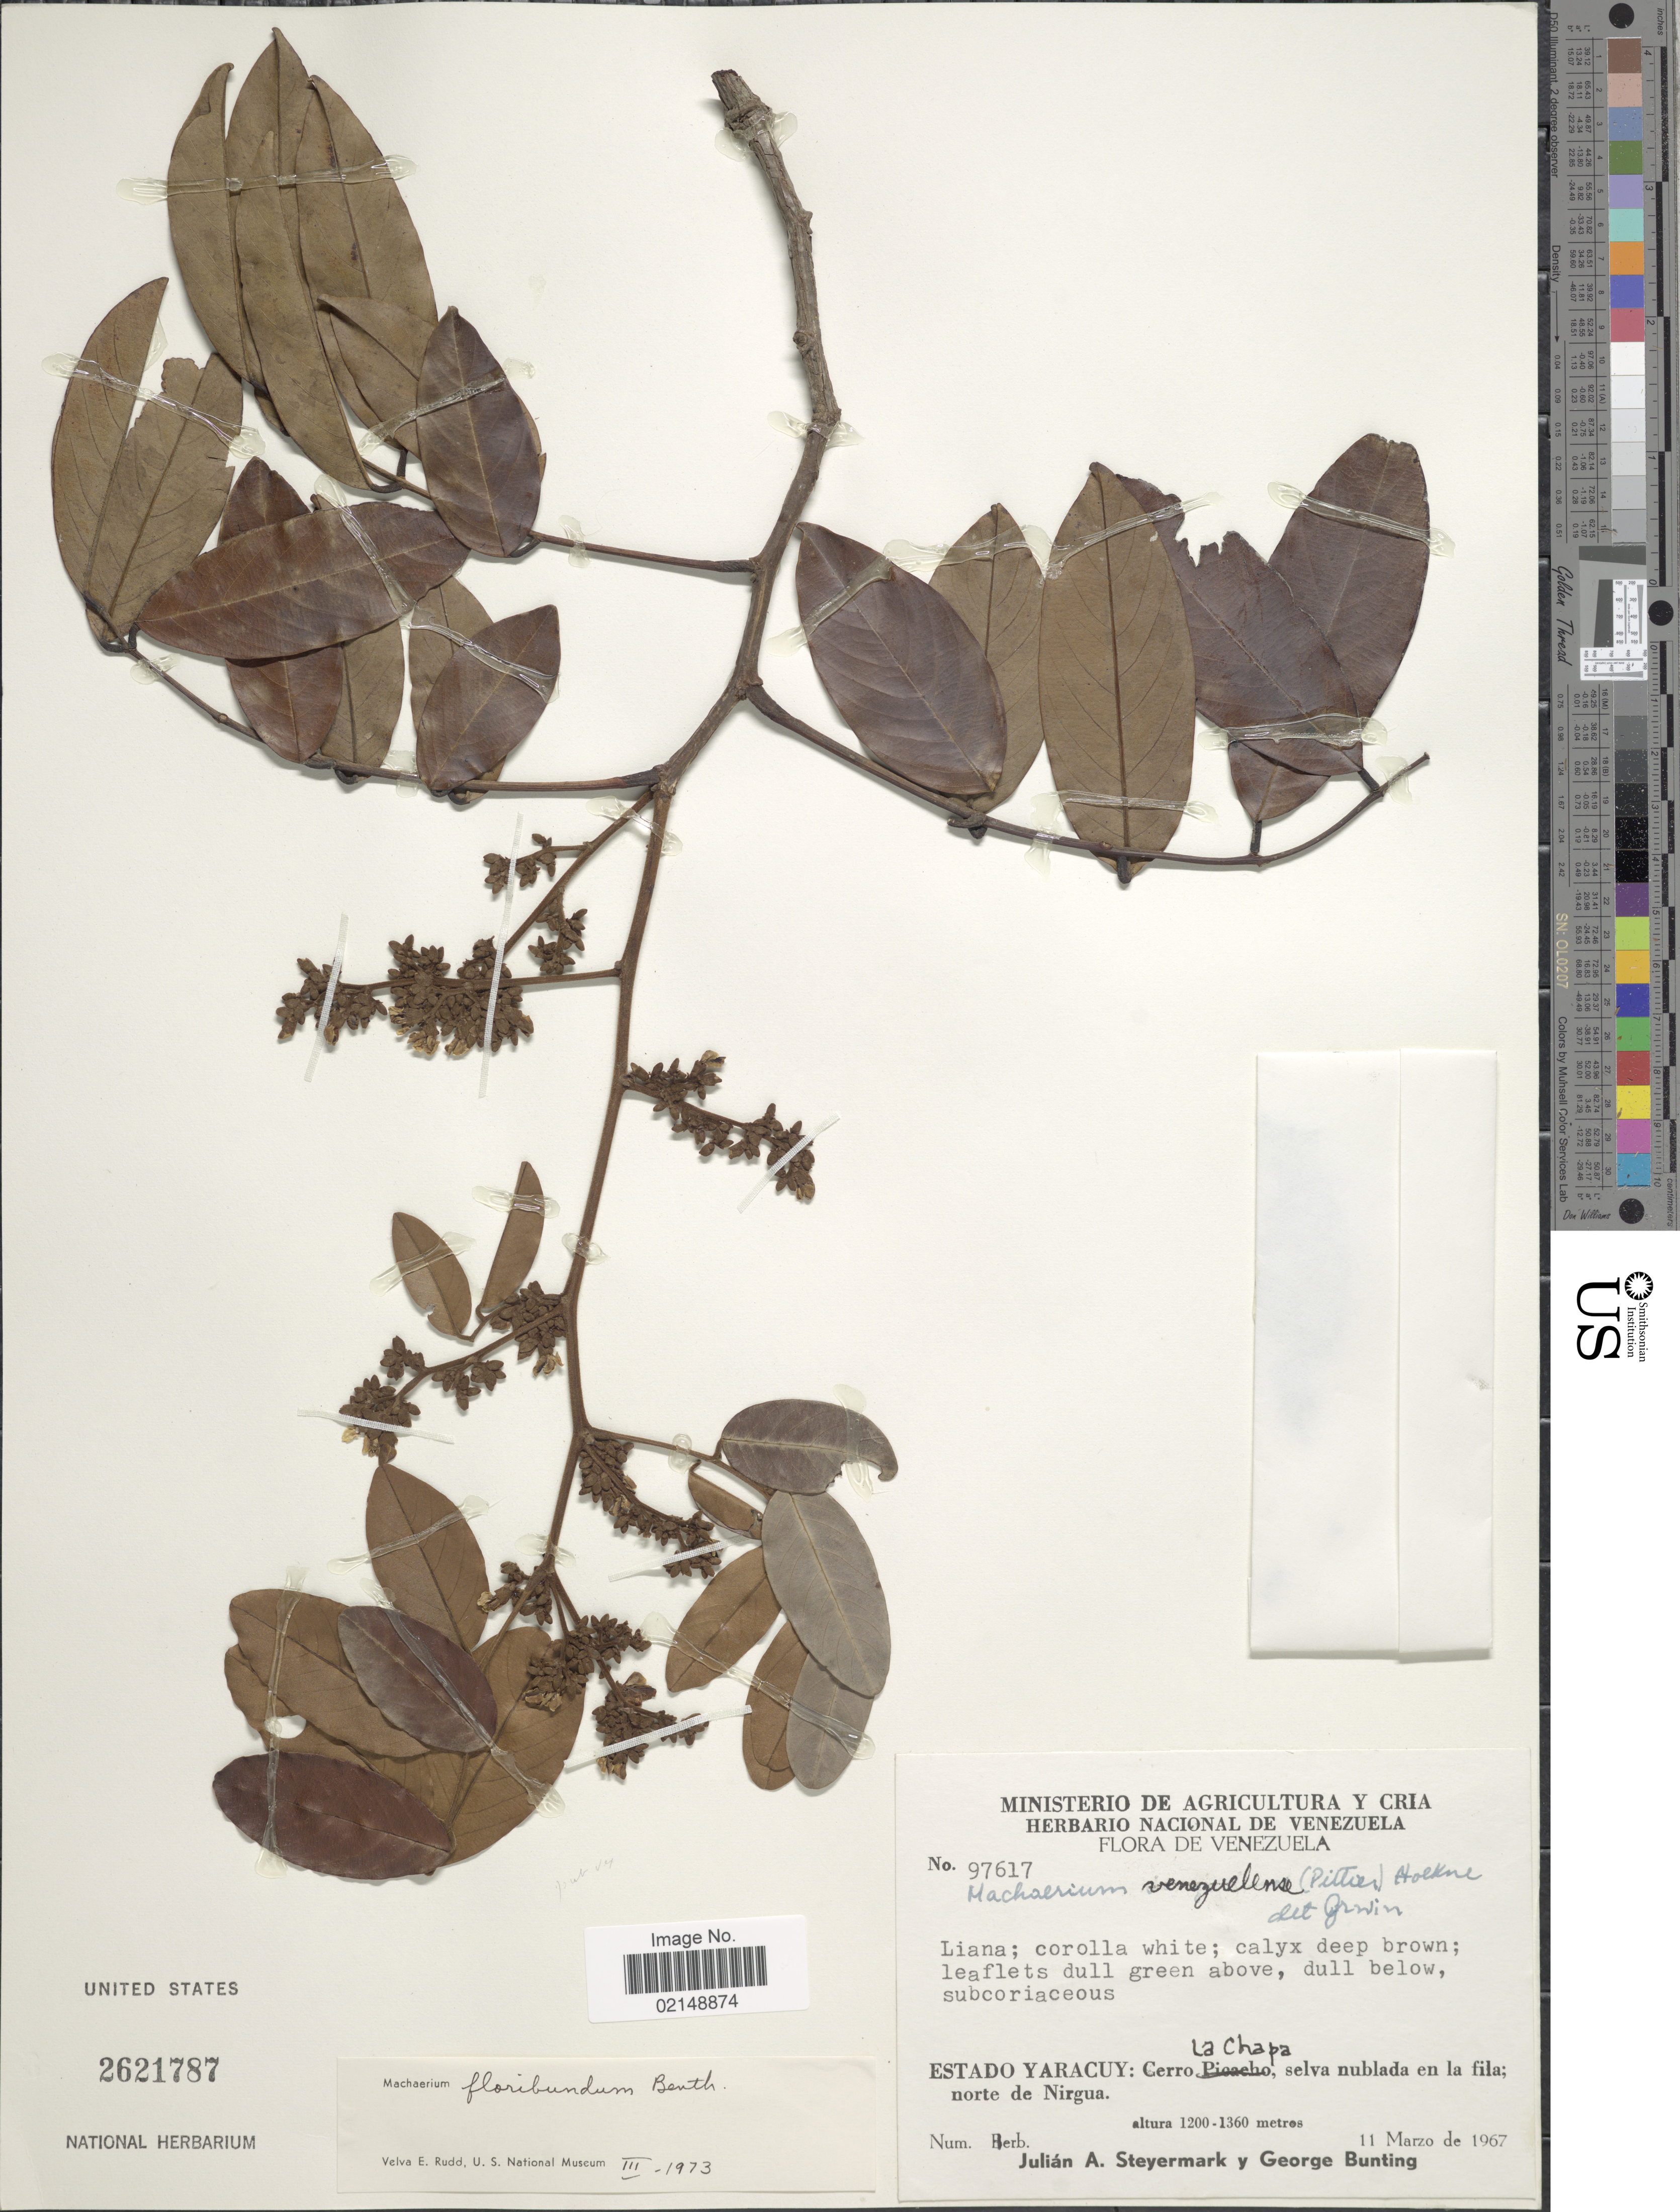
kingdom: Plantae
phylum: Tracheophyta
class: Magnoliopsida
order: Fabales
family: Fabaceae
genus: Machaerium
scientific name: Machaerium floribundum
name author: Benth.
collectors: J. Steyermark & G. S. Bunting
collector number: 97617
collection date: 1967-03-11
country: Venezuela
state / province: Yaracuy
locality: Cerro La Chapa, selva nublada en la fila; norte de nirgua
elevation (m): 1200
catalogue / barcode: US 2621787